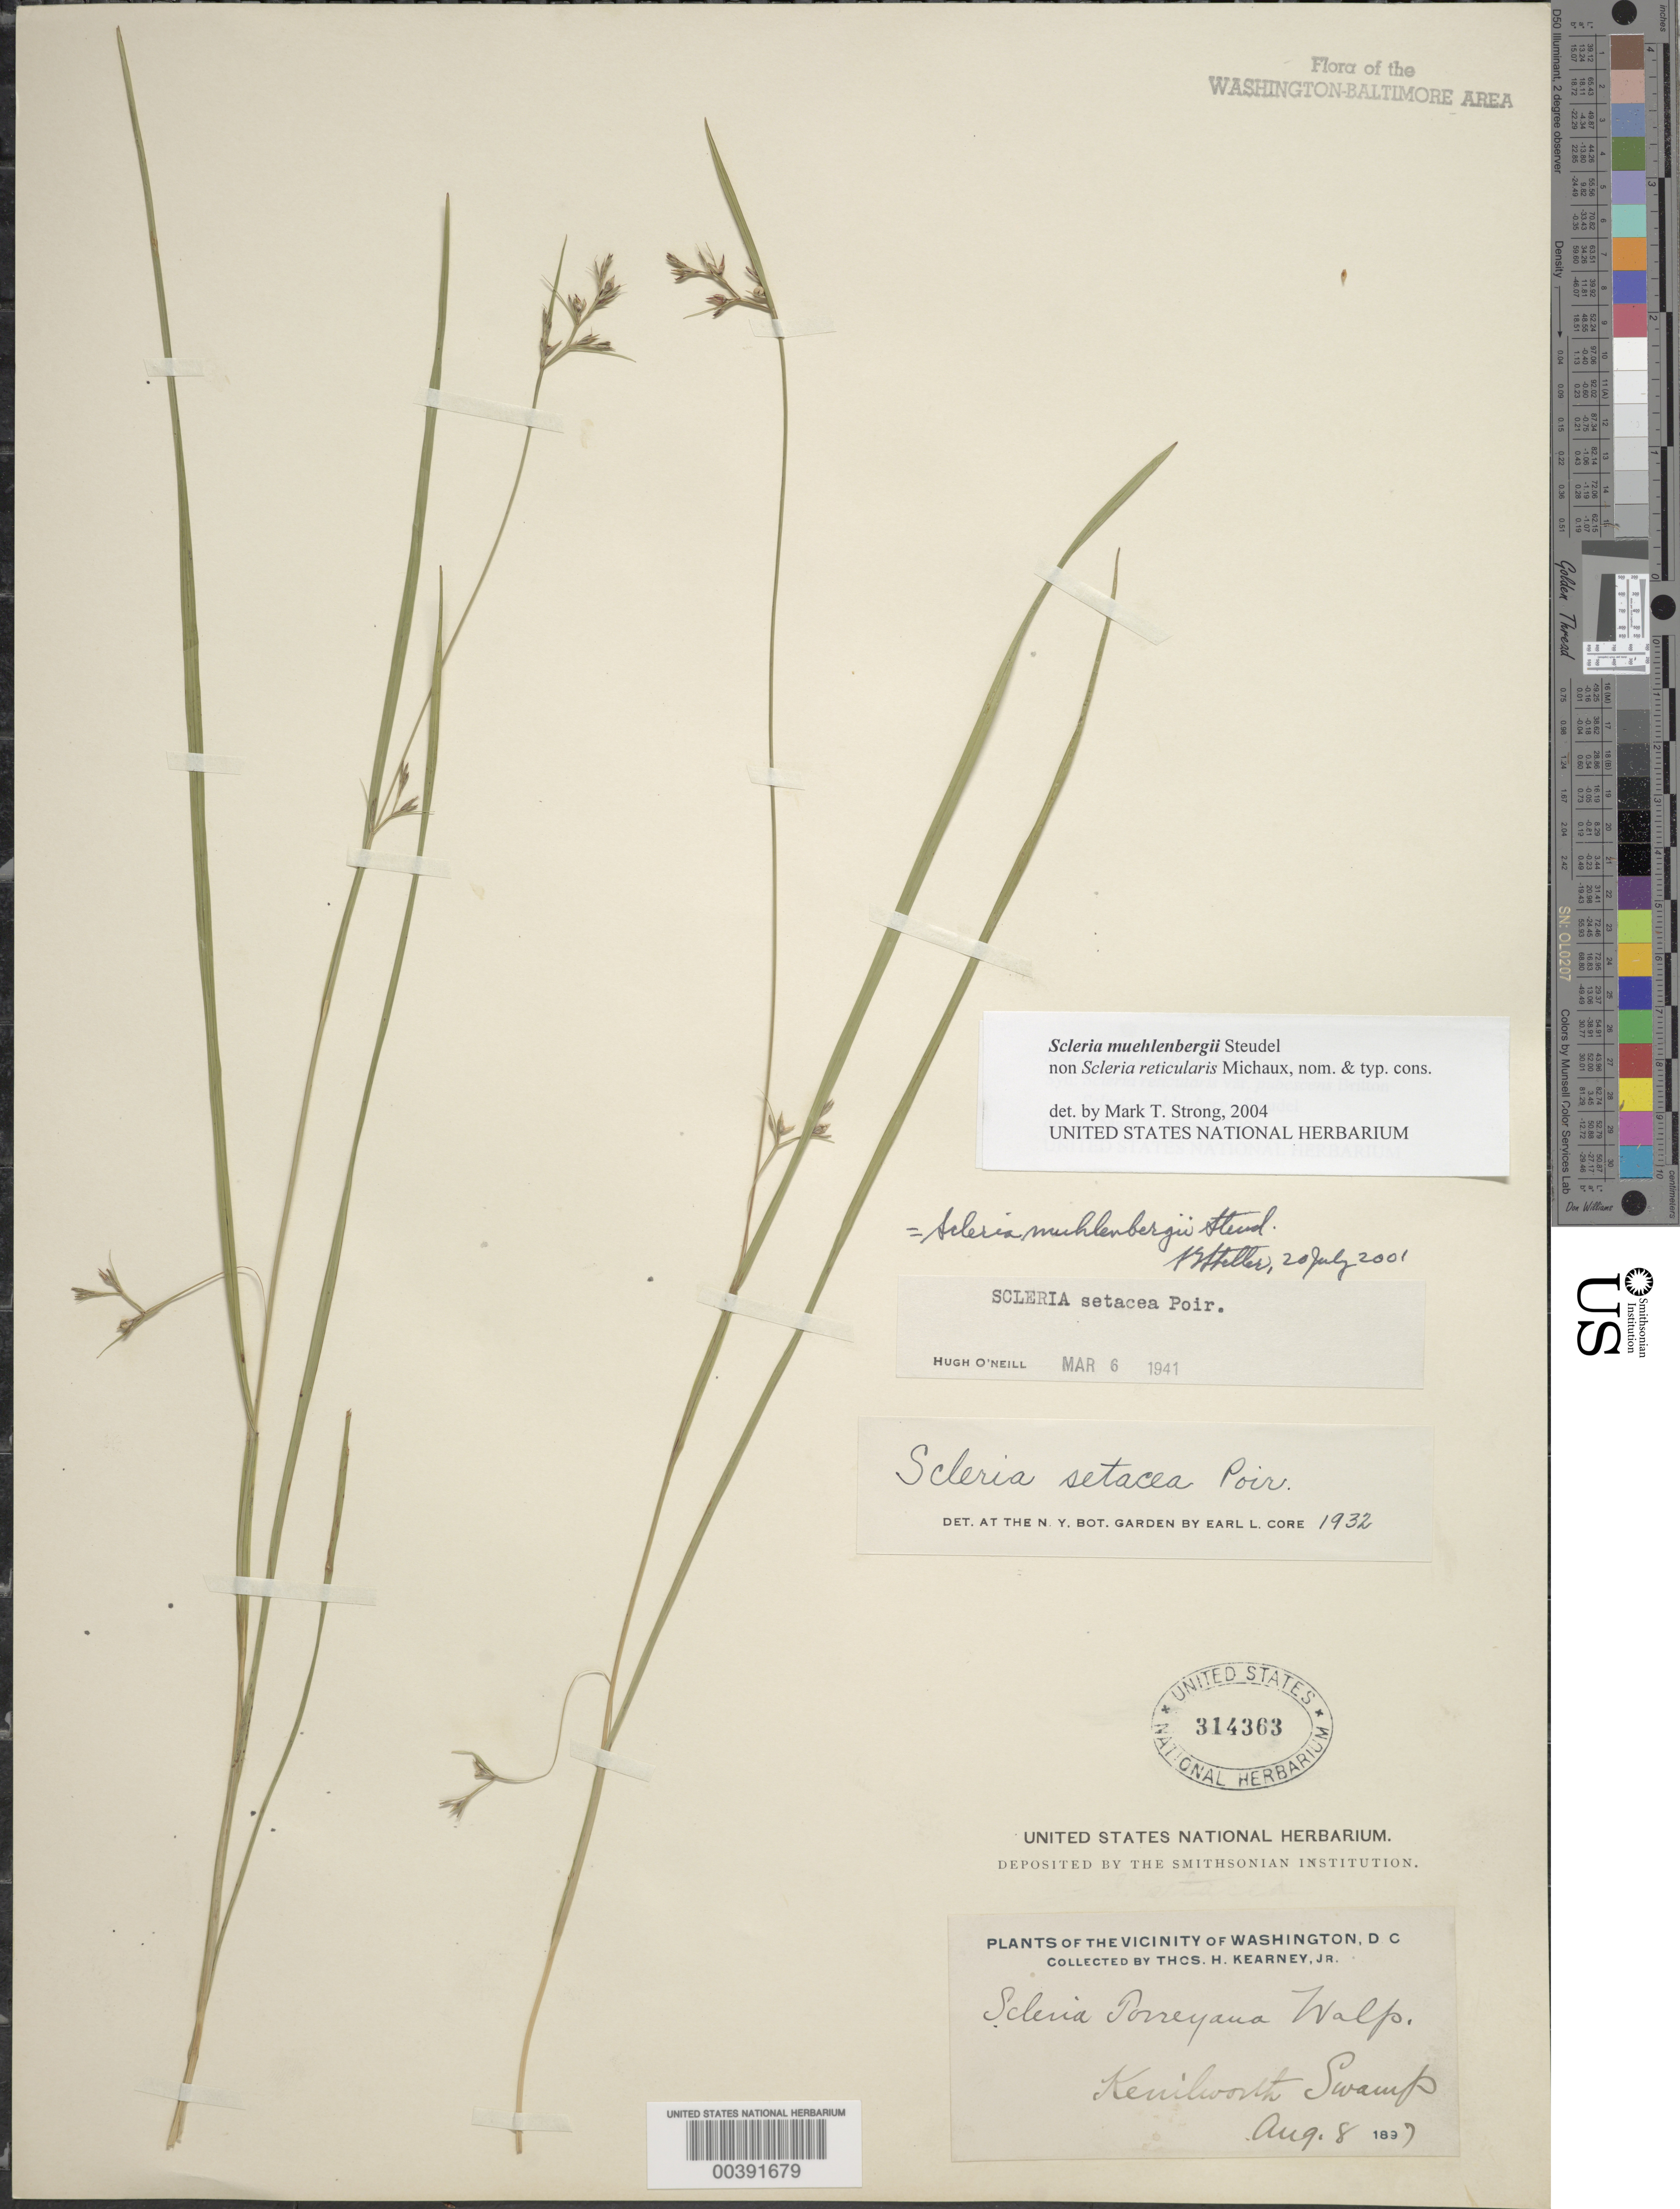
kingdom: Plantae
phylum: Tracheophyta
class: Liliopsida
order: Poales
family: Cyperaceae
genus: Scleria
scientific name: Scleria muehlenbergii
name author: Steud.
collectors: T. H. Kearney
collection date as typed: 08 Aug 1897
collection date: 1897-08-08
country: United States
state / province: District of Columbia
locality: Kenilworth Swamp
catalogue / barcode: US 314363